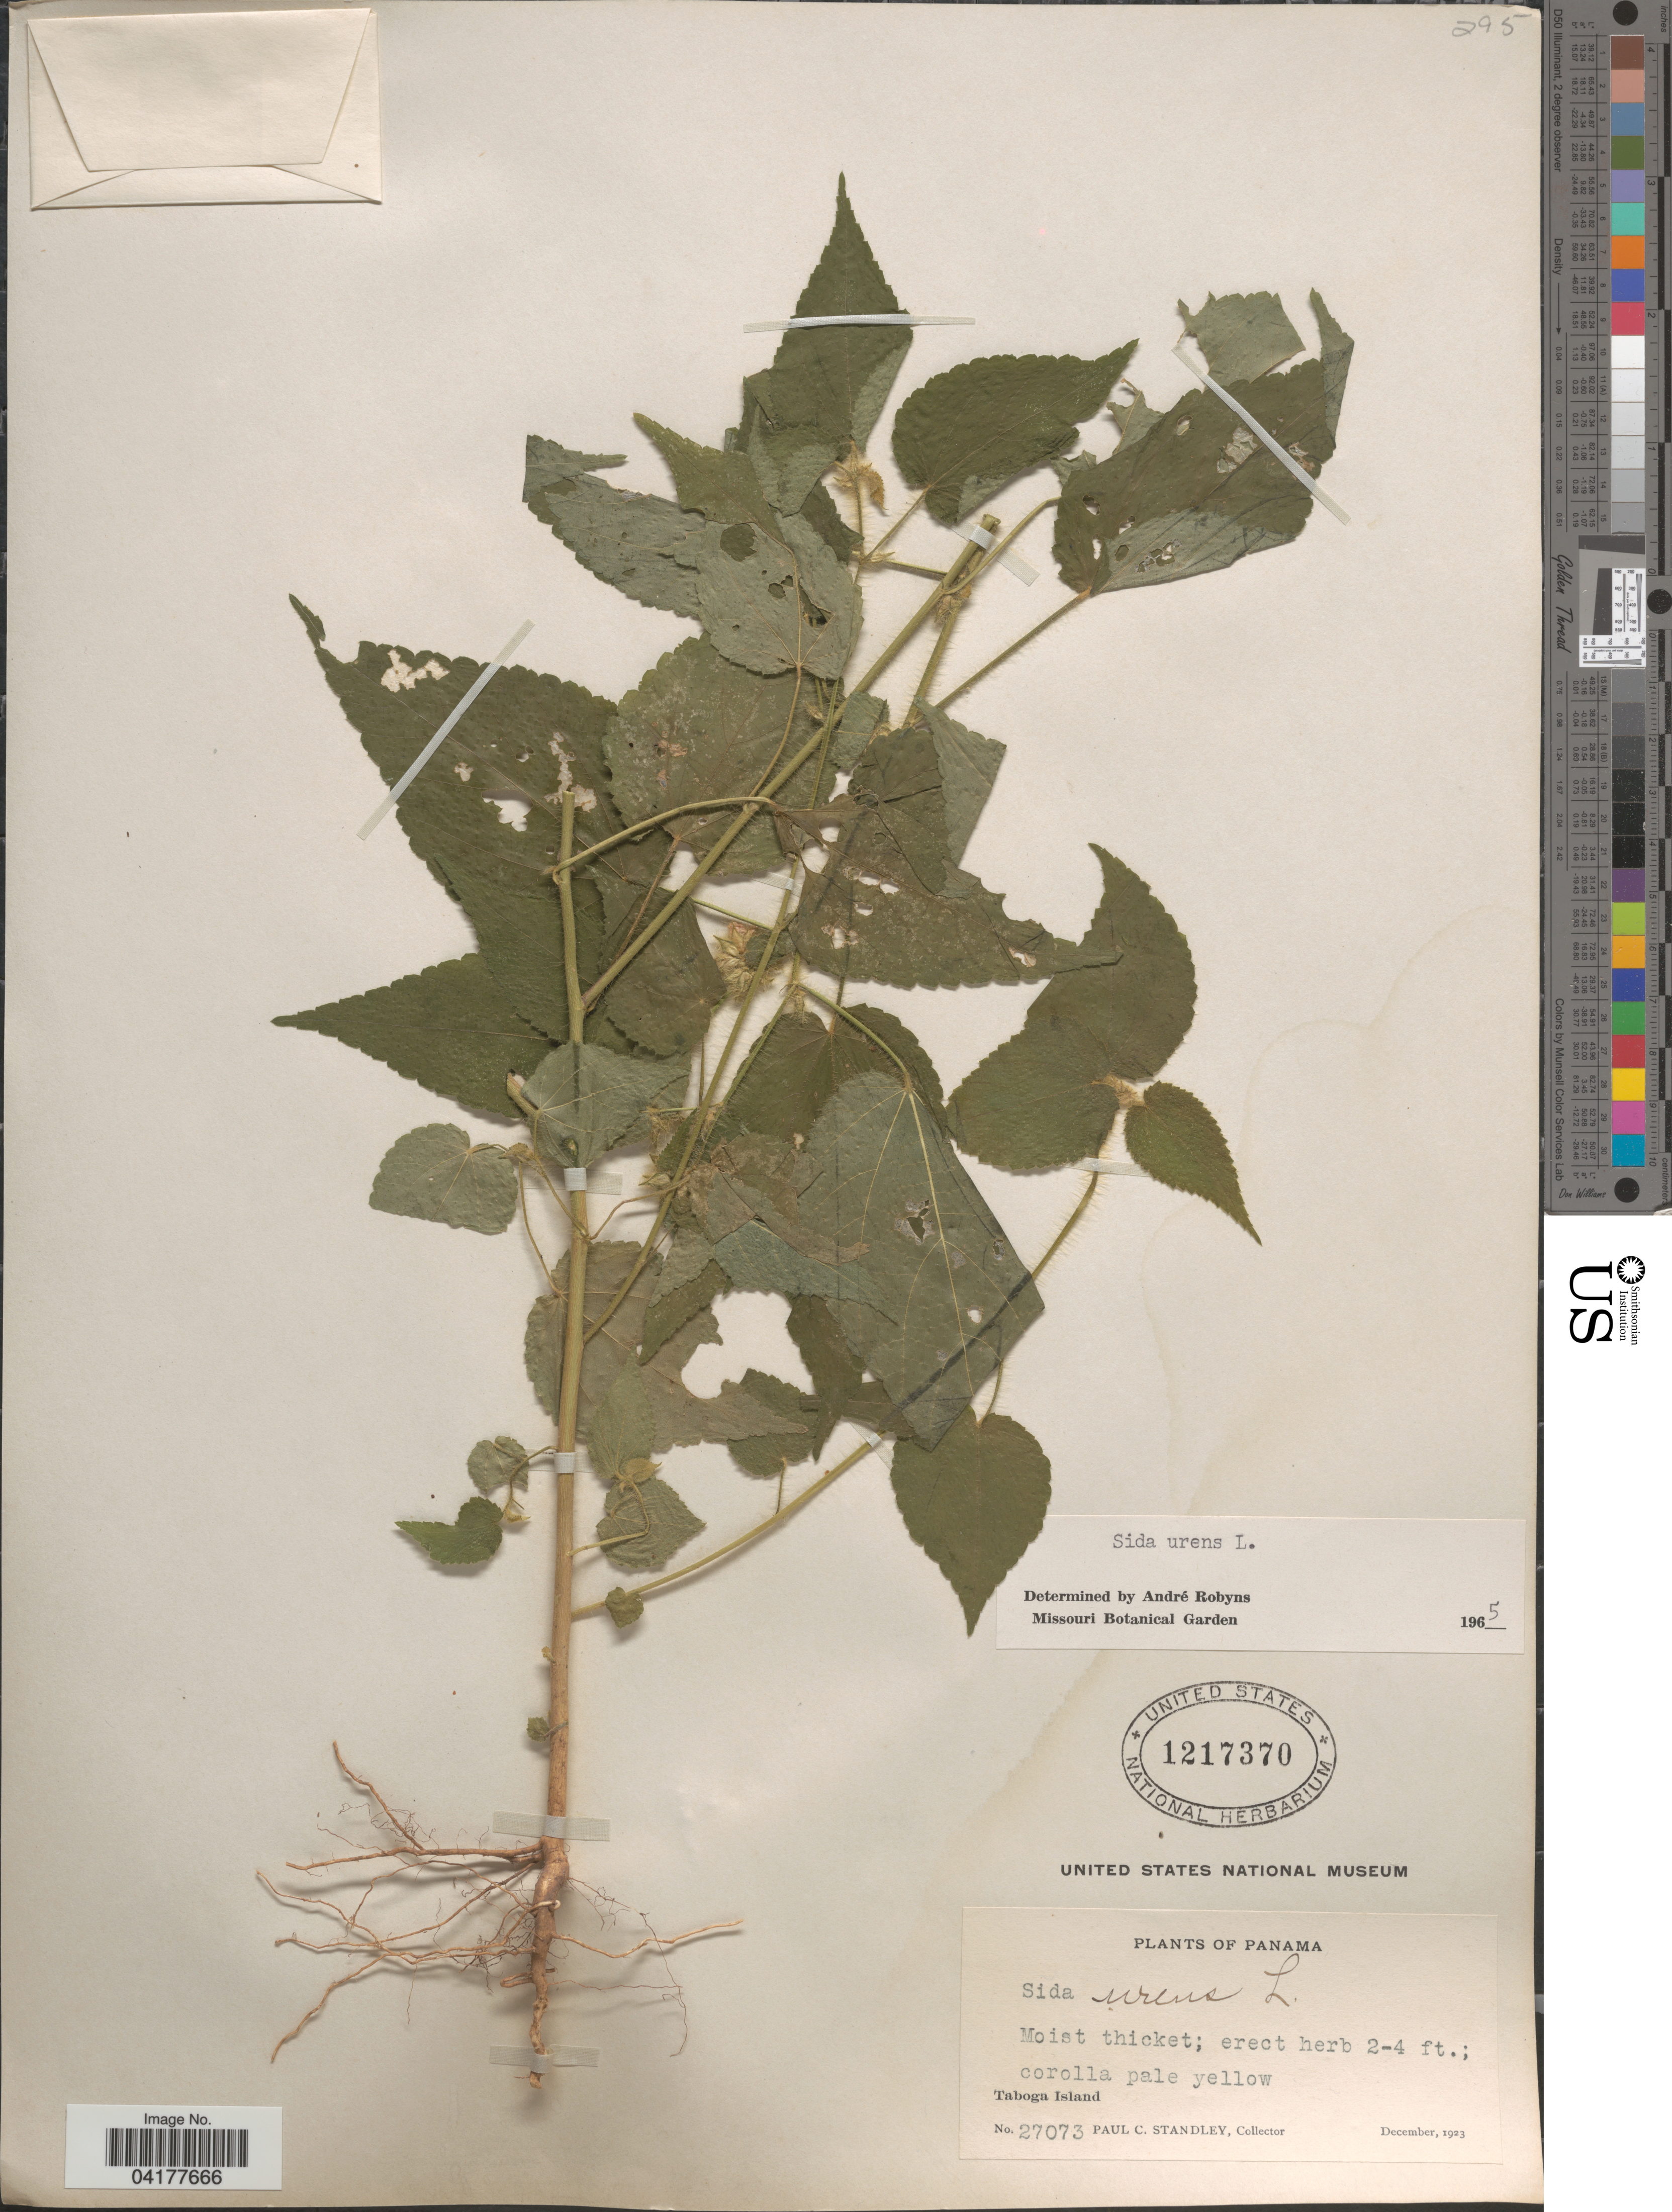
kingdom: Plantae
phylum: Tracheophyta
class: Magnoliopsida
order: Malvales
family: Malvaceae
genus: Sida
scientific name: Sida urens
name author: L.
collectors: P. C. Standley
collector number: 27073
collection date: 1923-12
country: Panama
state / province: Panamá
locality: Taboga Island.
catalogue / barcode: US 1217370